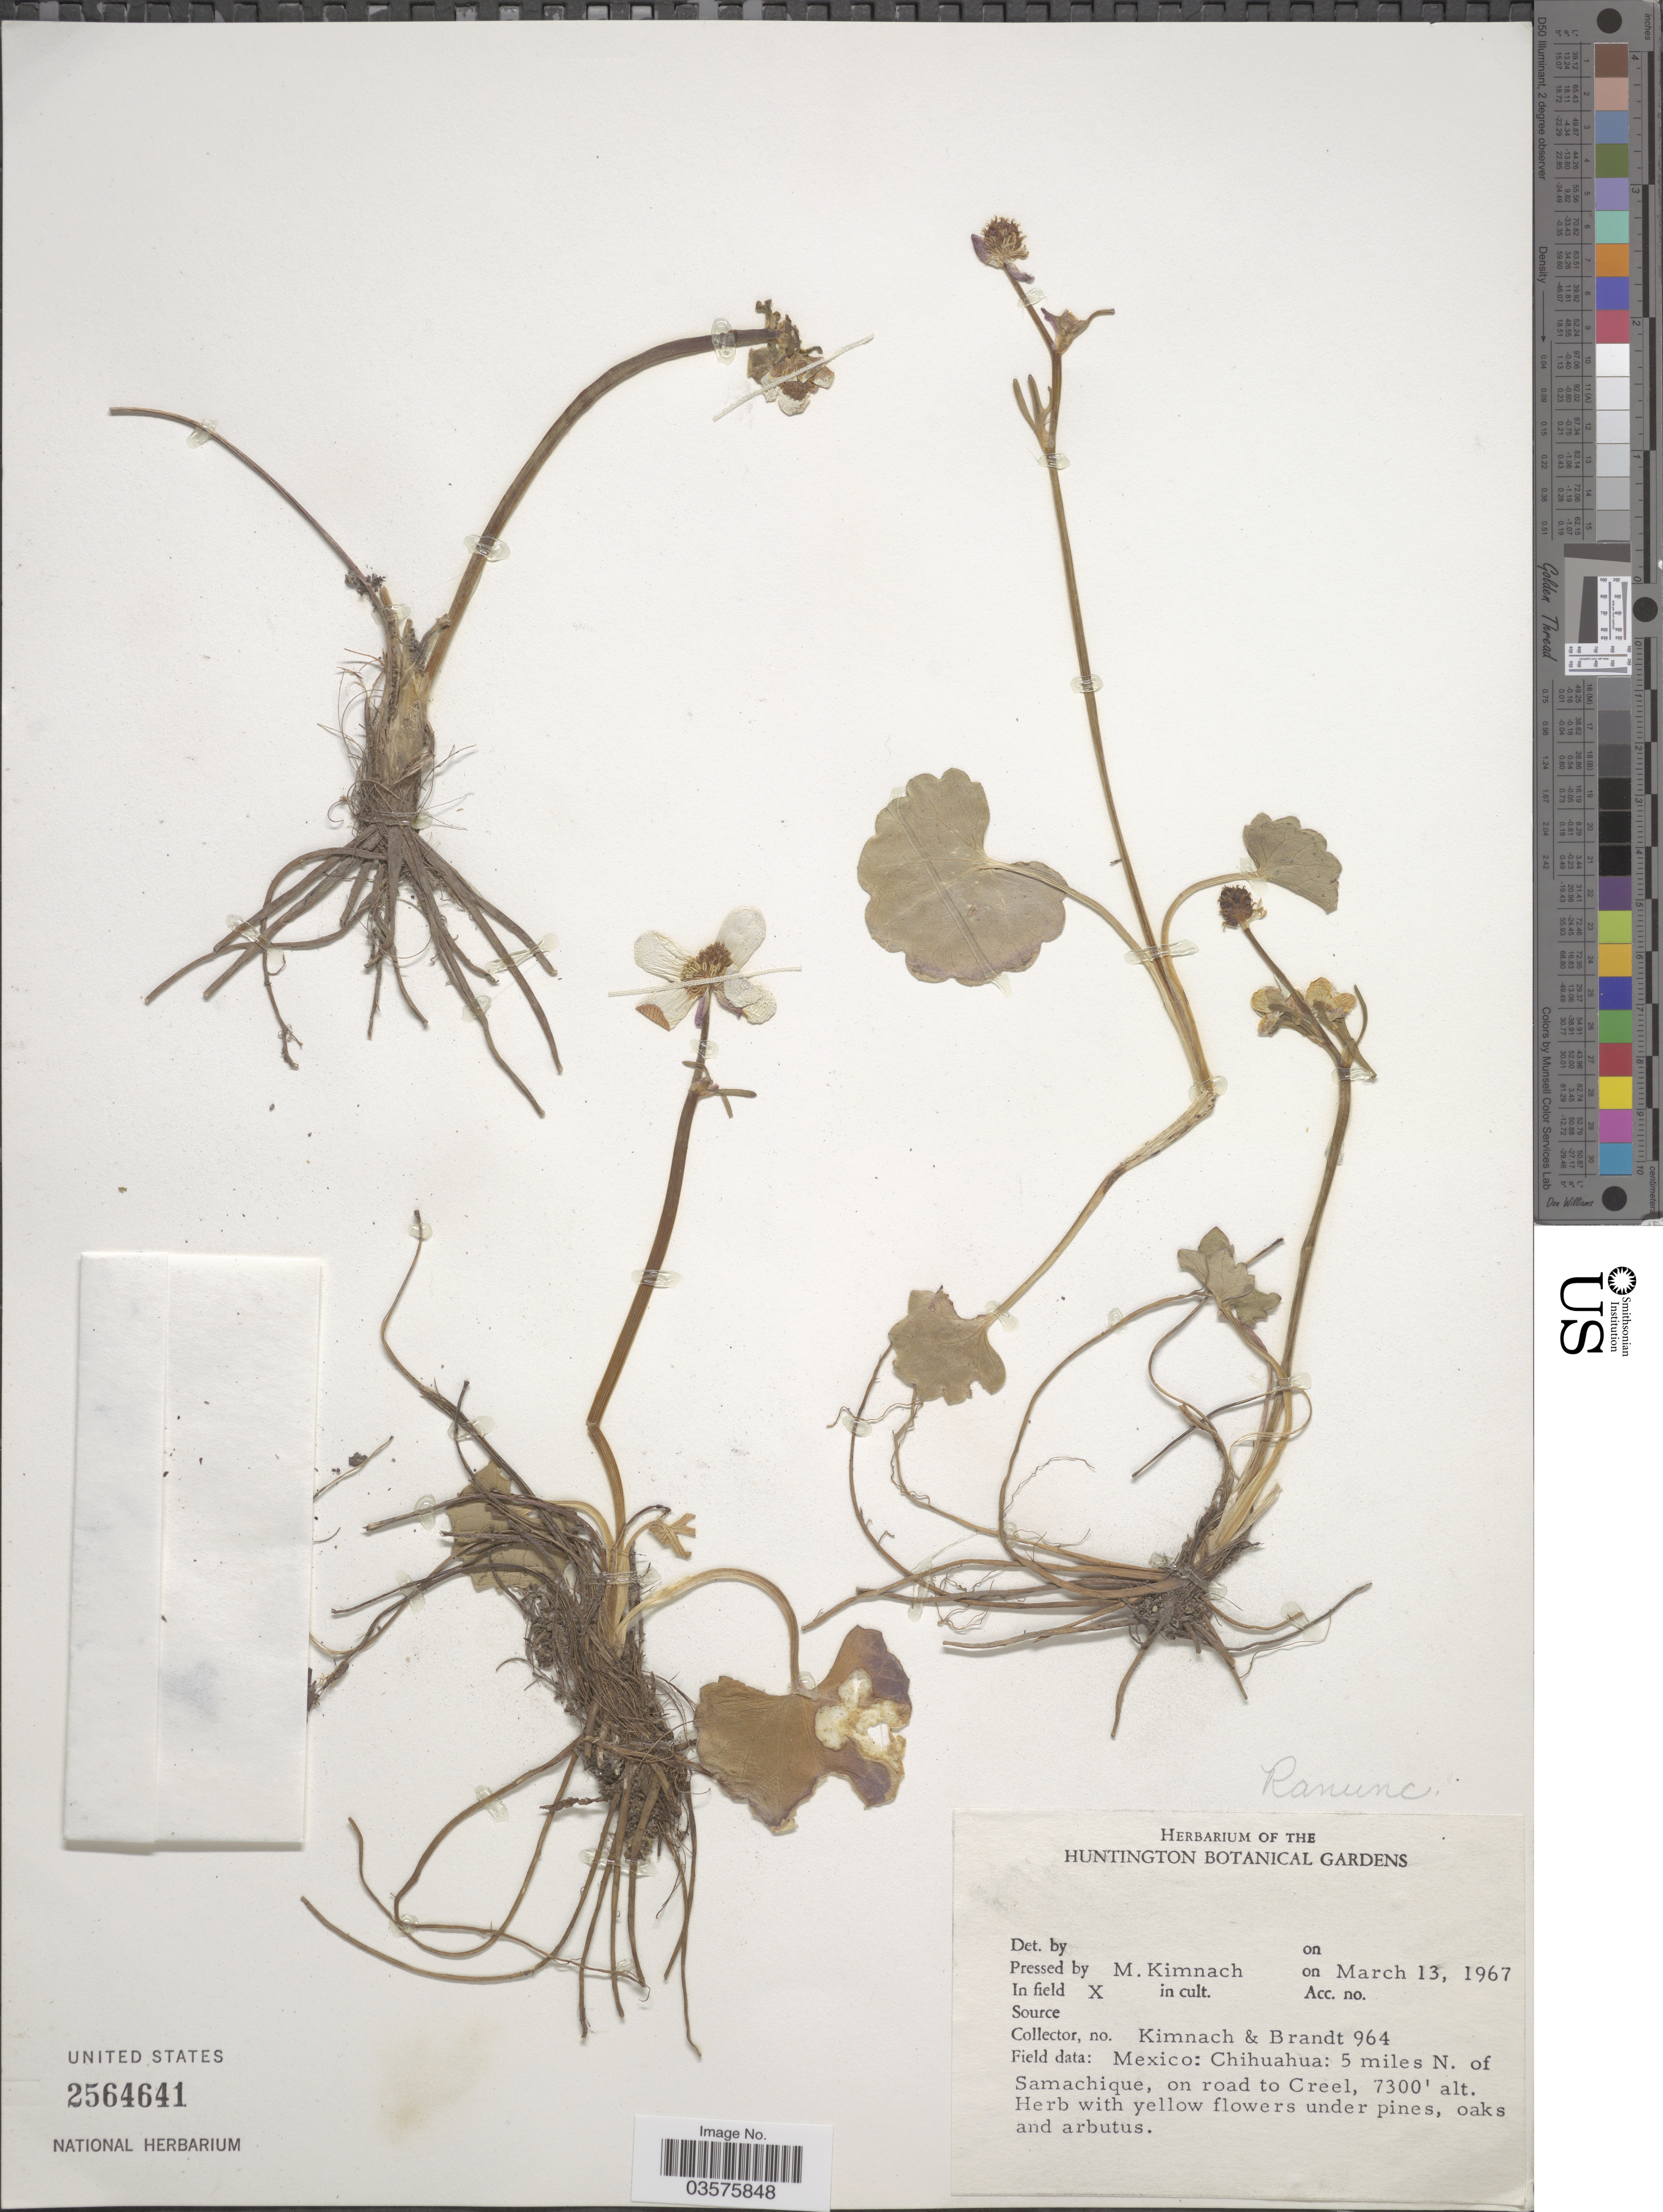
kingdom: Plantae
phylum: Tracheophyta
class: Magnoliopsida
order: Ranunculales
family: Ranunculaceae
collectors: -. Kimnach & -. Brandt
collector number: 964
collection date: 1967-03-13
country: Mexico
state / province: Chihuahua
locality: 5 miles N. of Samachique, on road to Creel.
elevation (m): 2225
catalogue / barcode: US 2564641